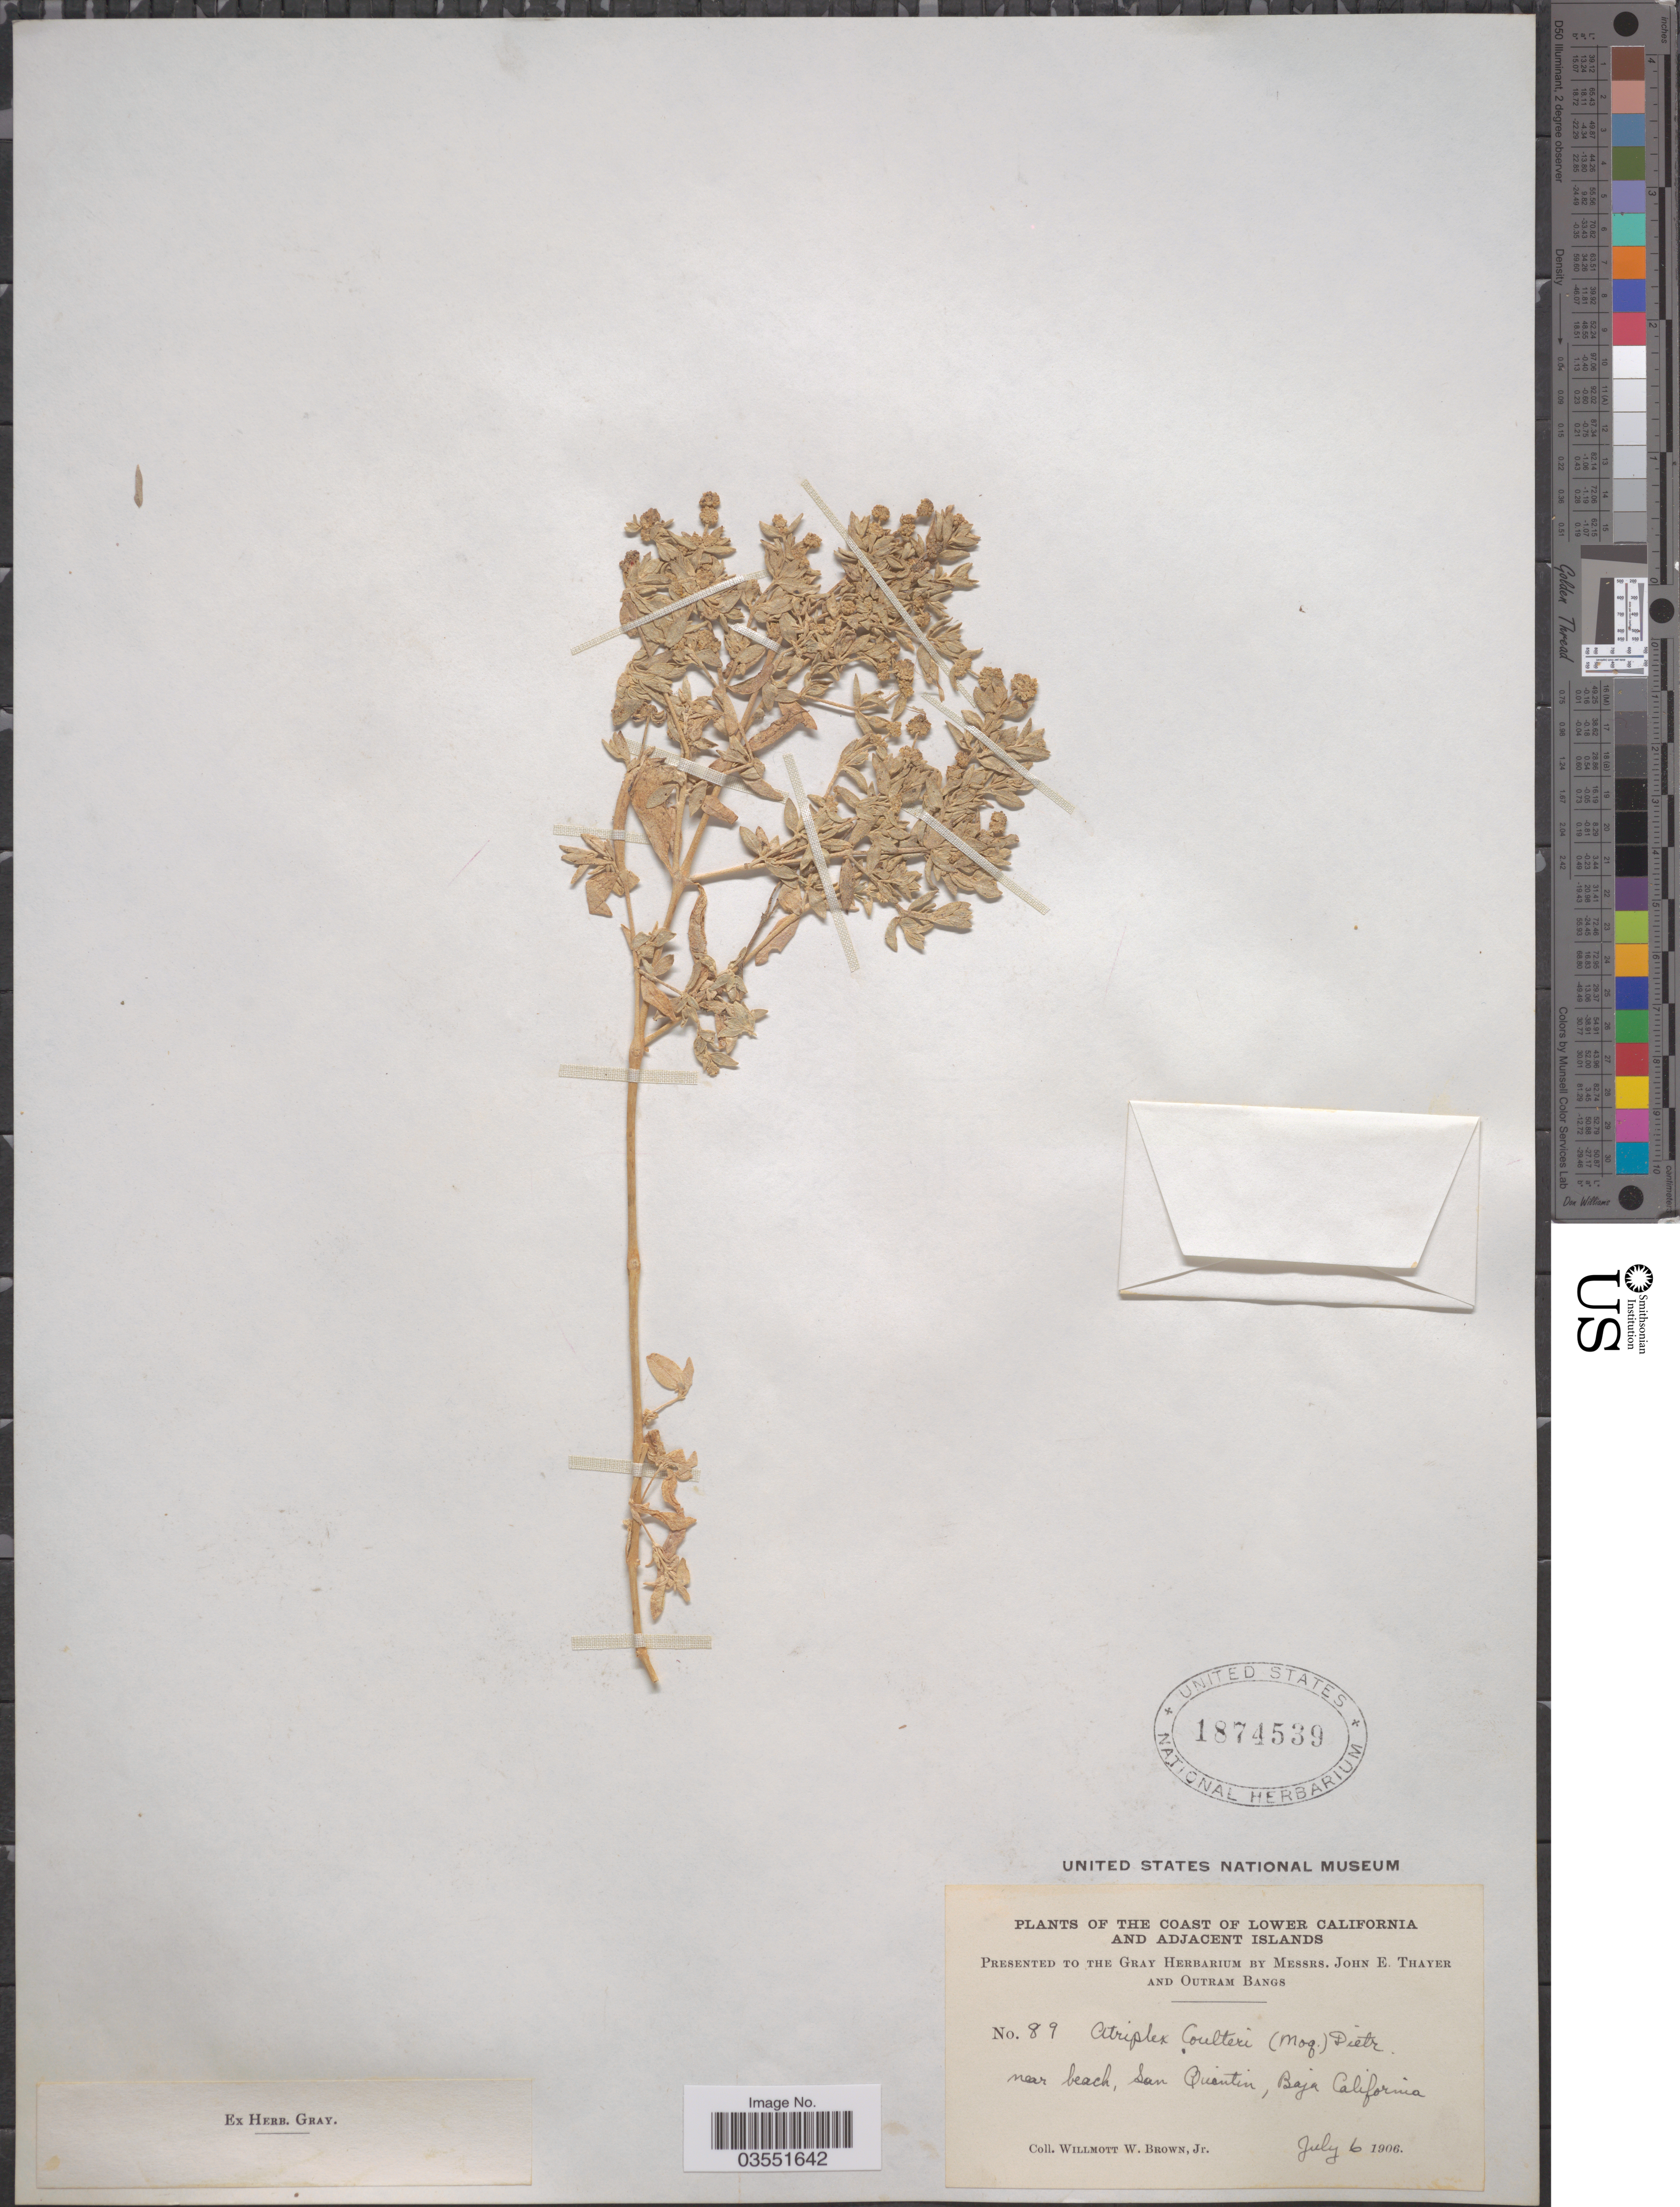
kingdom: Plantae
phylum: Tracheophyta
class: Magnoliopsida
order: Caryophyllales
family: Amaranthaceae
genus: Atriplex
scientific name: Atriplex coulteri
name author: (Moq.) D. Dietr.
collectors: W. W. Brown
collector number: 89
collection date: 1906-07-06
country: Mexico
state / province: Baja California Norte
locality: The Coast of Lower California and Adjancet Islands. Near beach, San Quintin.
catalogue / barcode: US 1874539